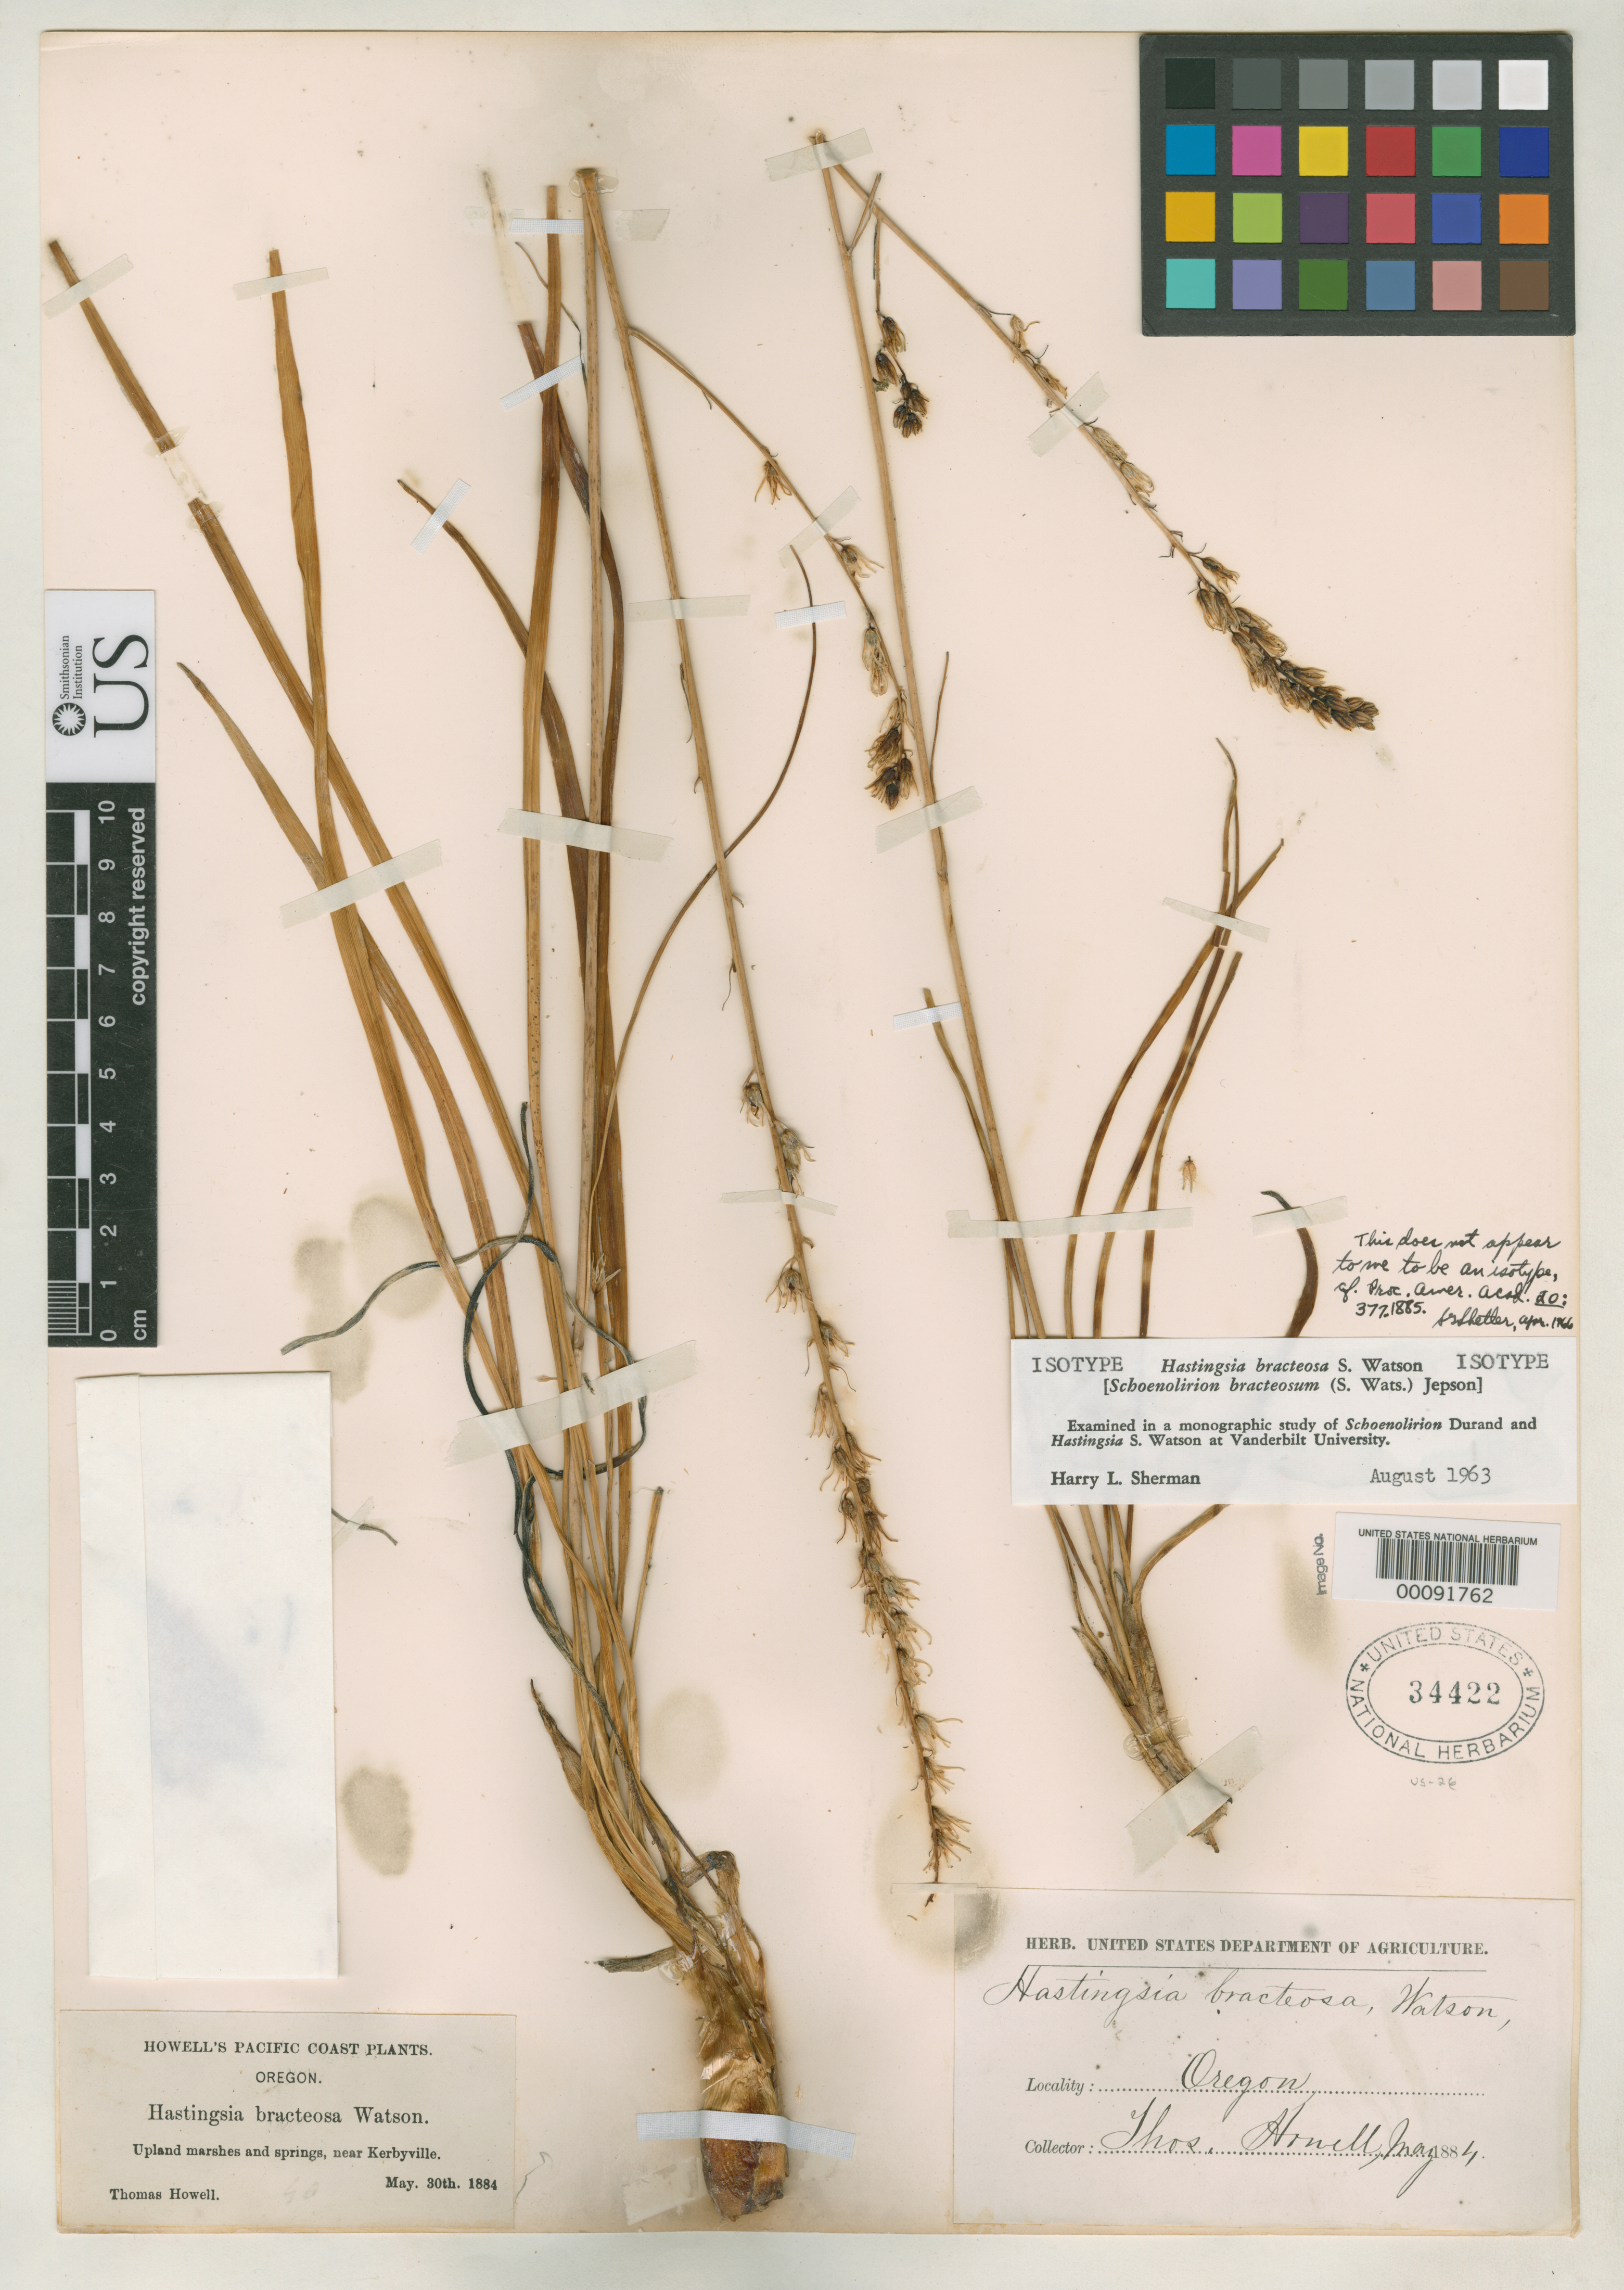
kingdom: Plantae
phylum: Tracheophyta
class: Liliopsida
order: Asparagales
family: Asparagaceae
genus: Hastingsia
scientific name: Hastingsia bracteosa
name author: S. Watson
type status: Possible Type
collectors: T. J. Howell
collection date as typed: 30 May 1884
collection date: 1884-05-30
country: United States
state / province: Oregon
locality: Upper marshes & springs, near Kerbyville.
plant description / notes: Annotated by H.L. Sherman (1963) as isotype. Same collection date as holotype (GH) but type locality "Eight Dollar Mountain" according to both holotype & protologue.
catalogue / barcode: US 34422